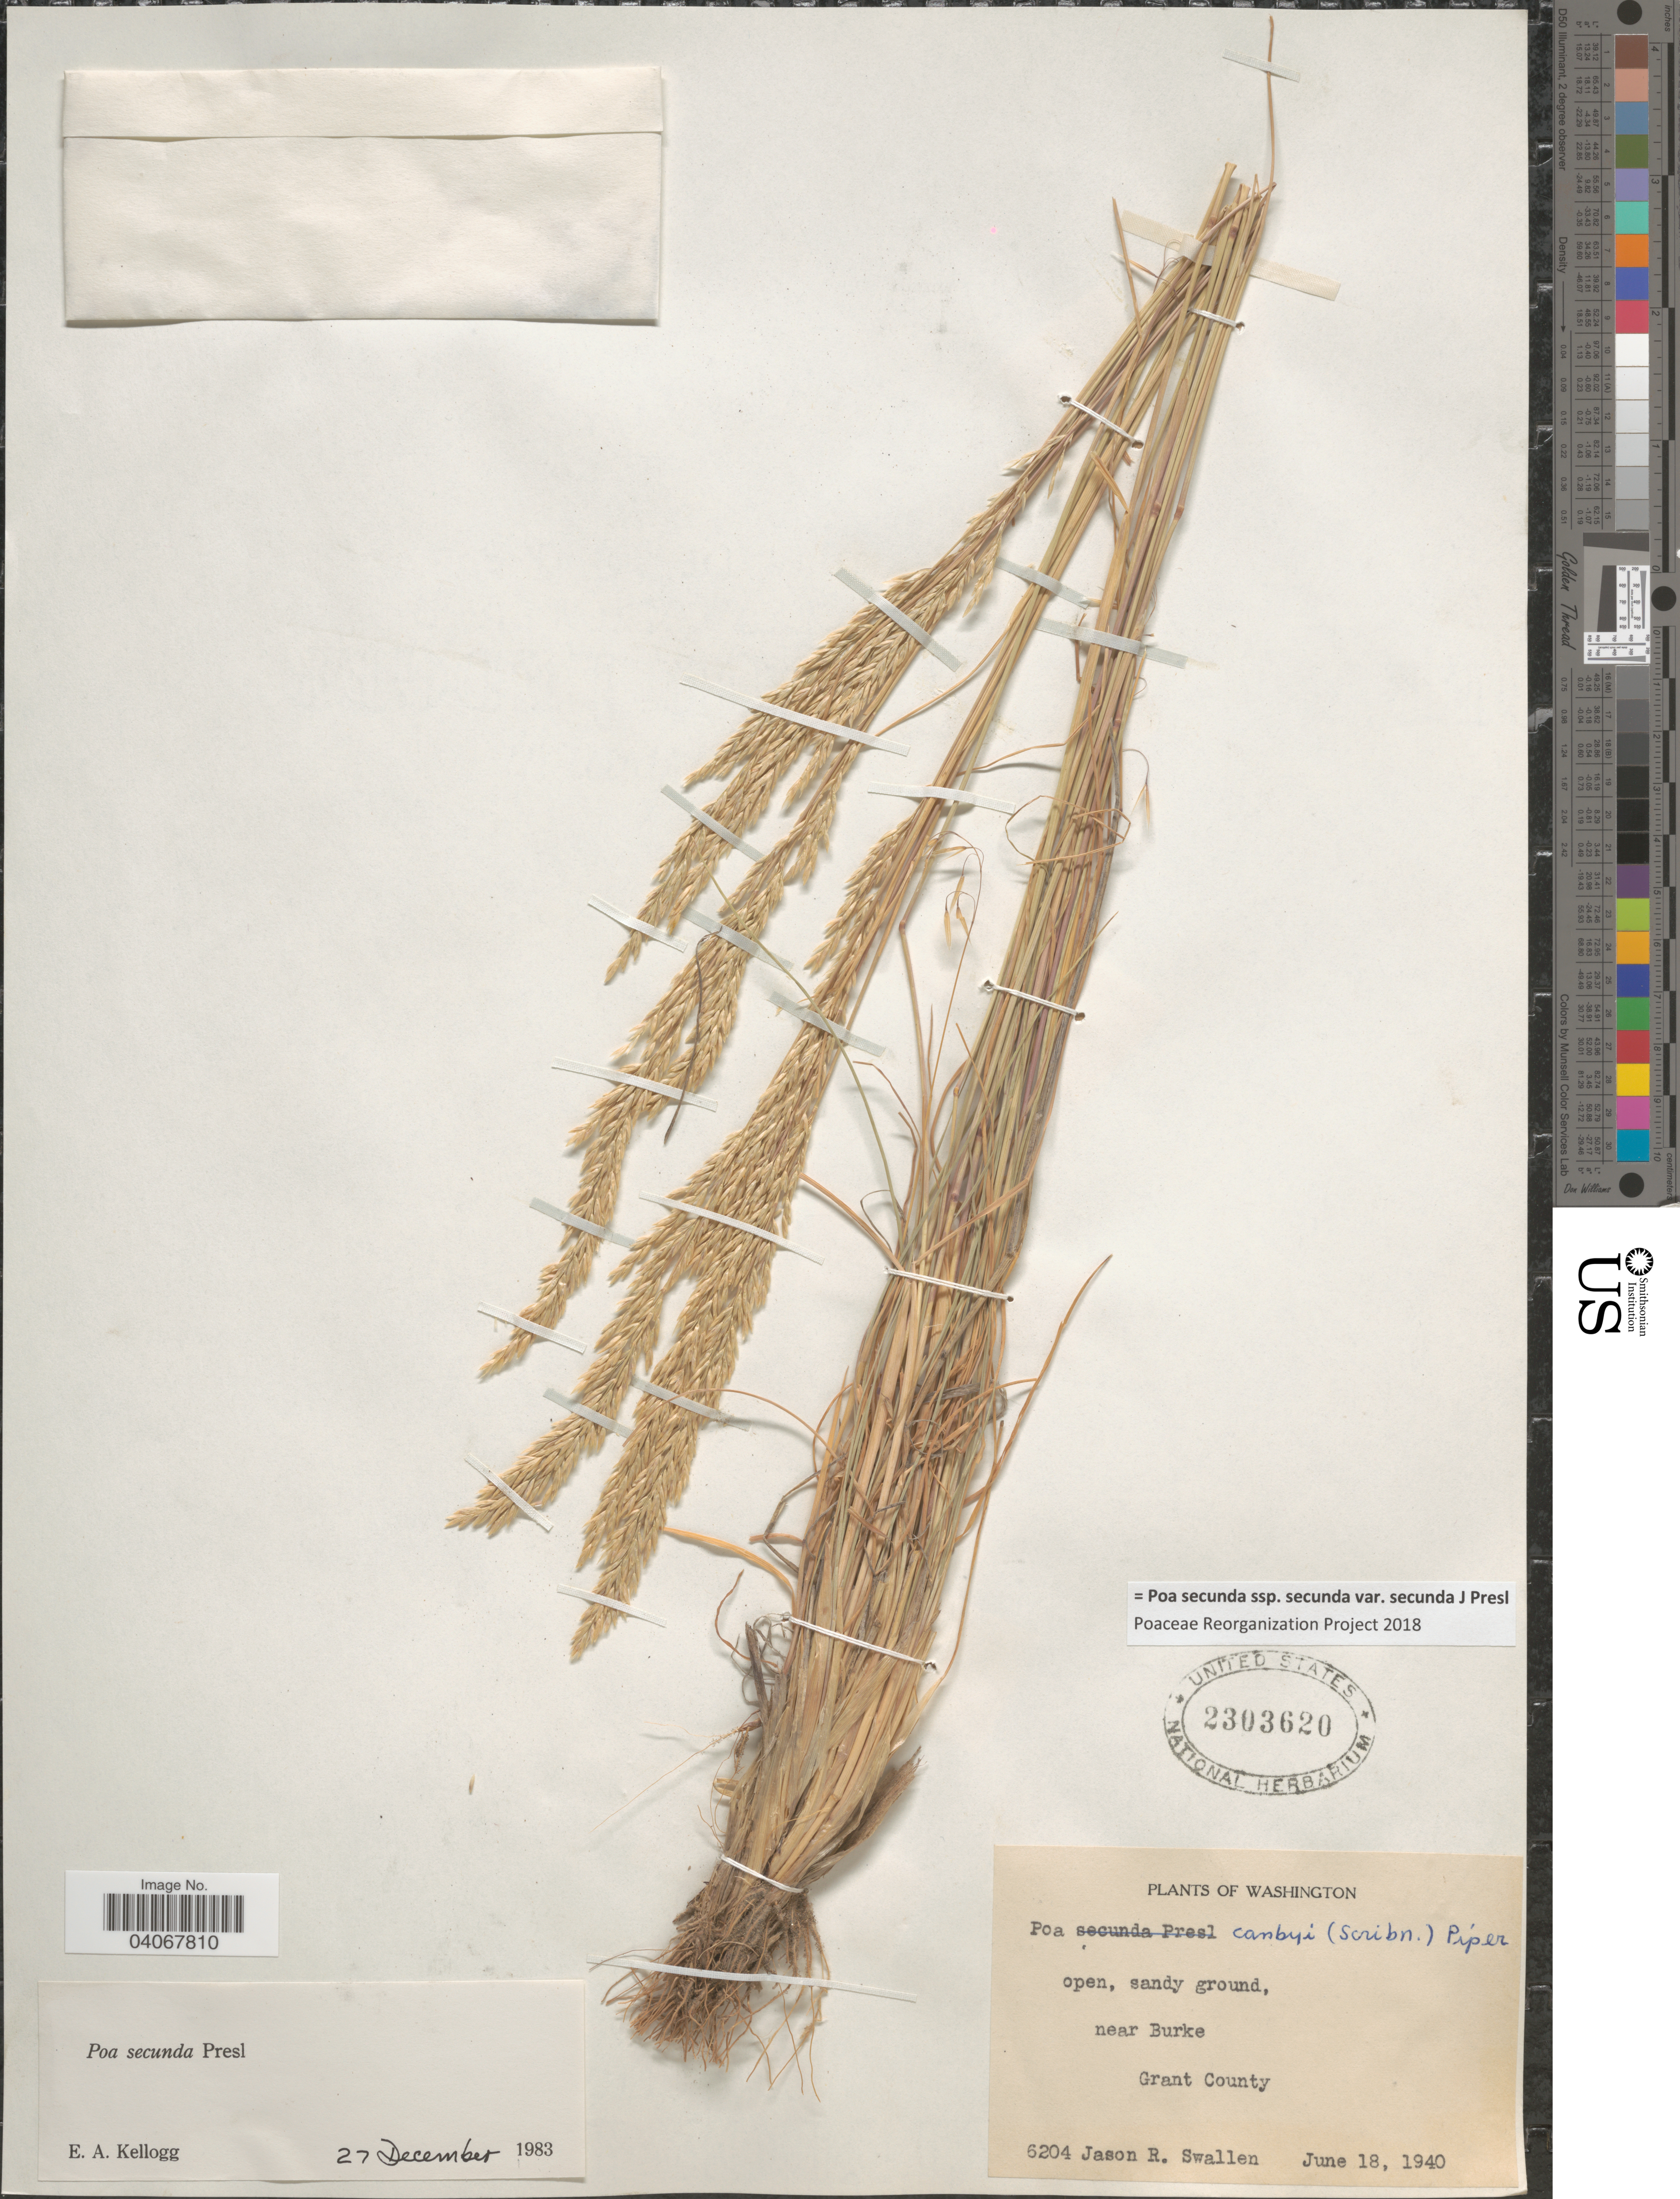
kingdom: Plantae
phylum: Tracheophyta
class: Liliopsida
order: Poales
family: Poaceae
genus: Poa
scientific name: Poa secunda subsp. secunda var. secunda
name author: J. Presl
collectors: J. R. Swallen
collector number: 6204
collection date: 1940-06-18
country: United States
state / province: Washington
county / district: Grant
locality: Open, sandy ground, near Burke. Grant County.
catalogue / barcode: US 2303620